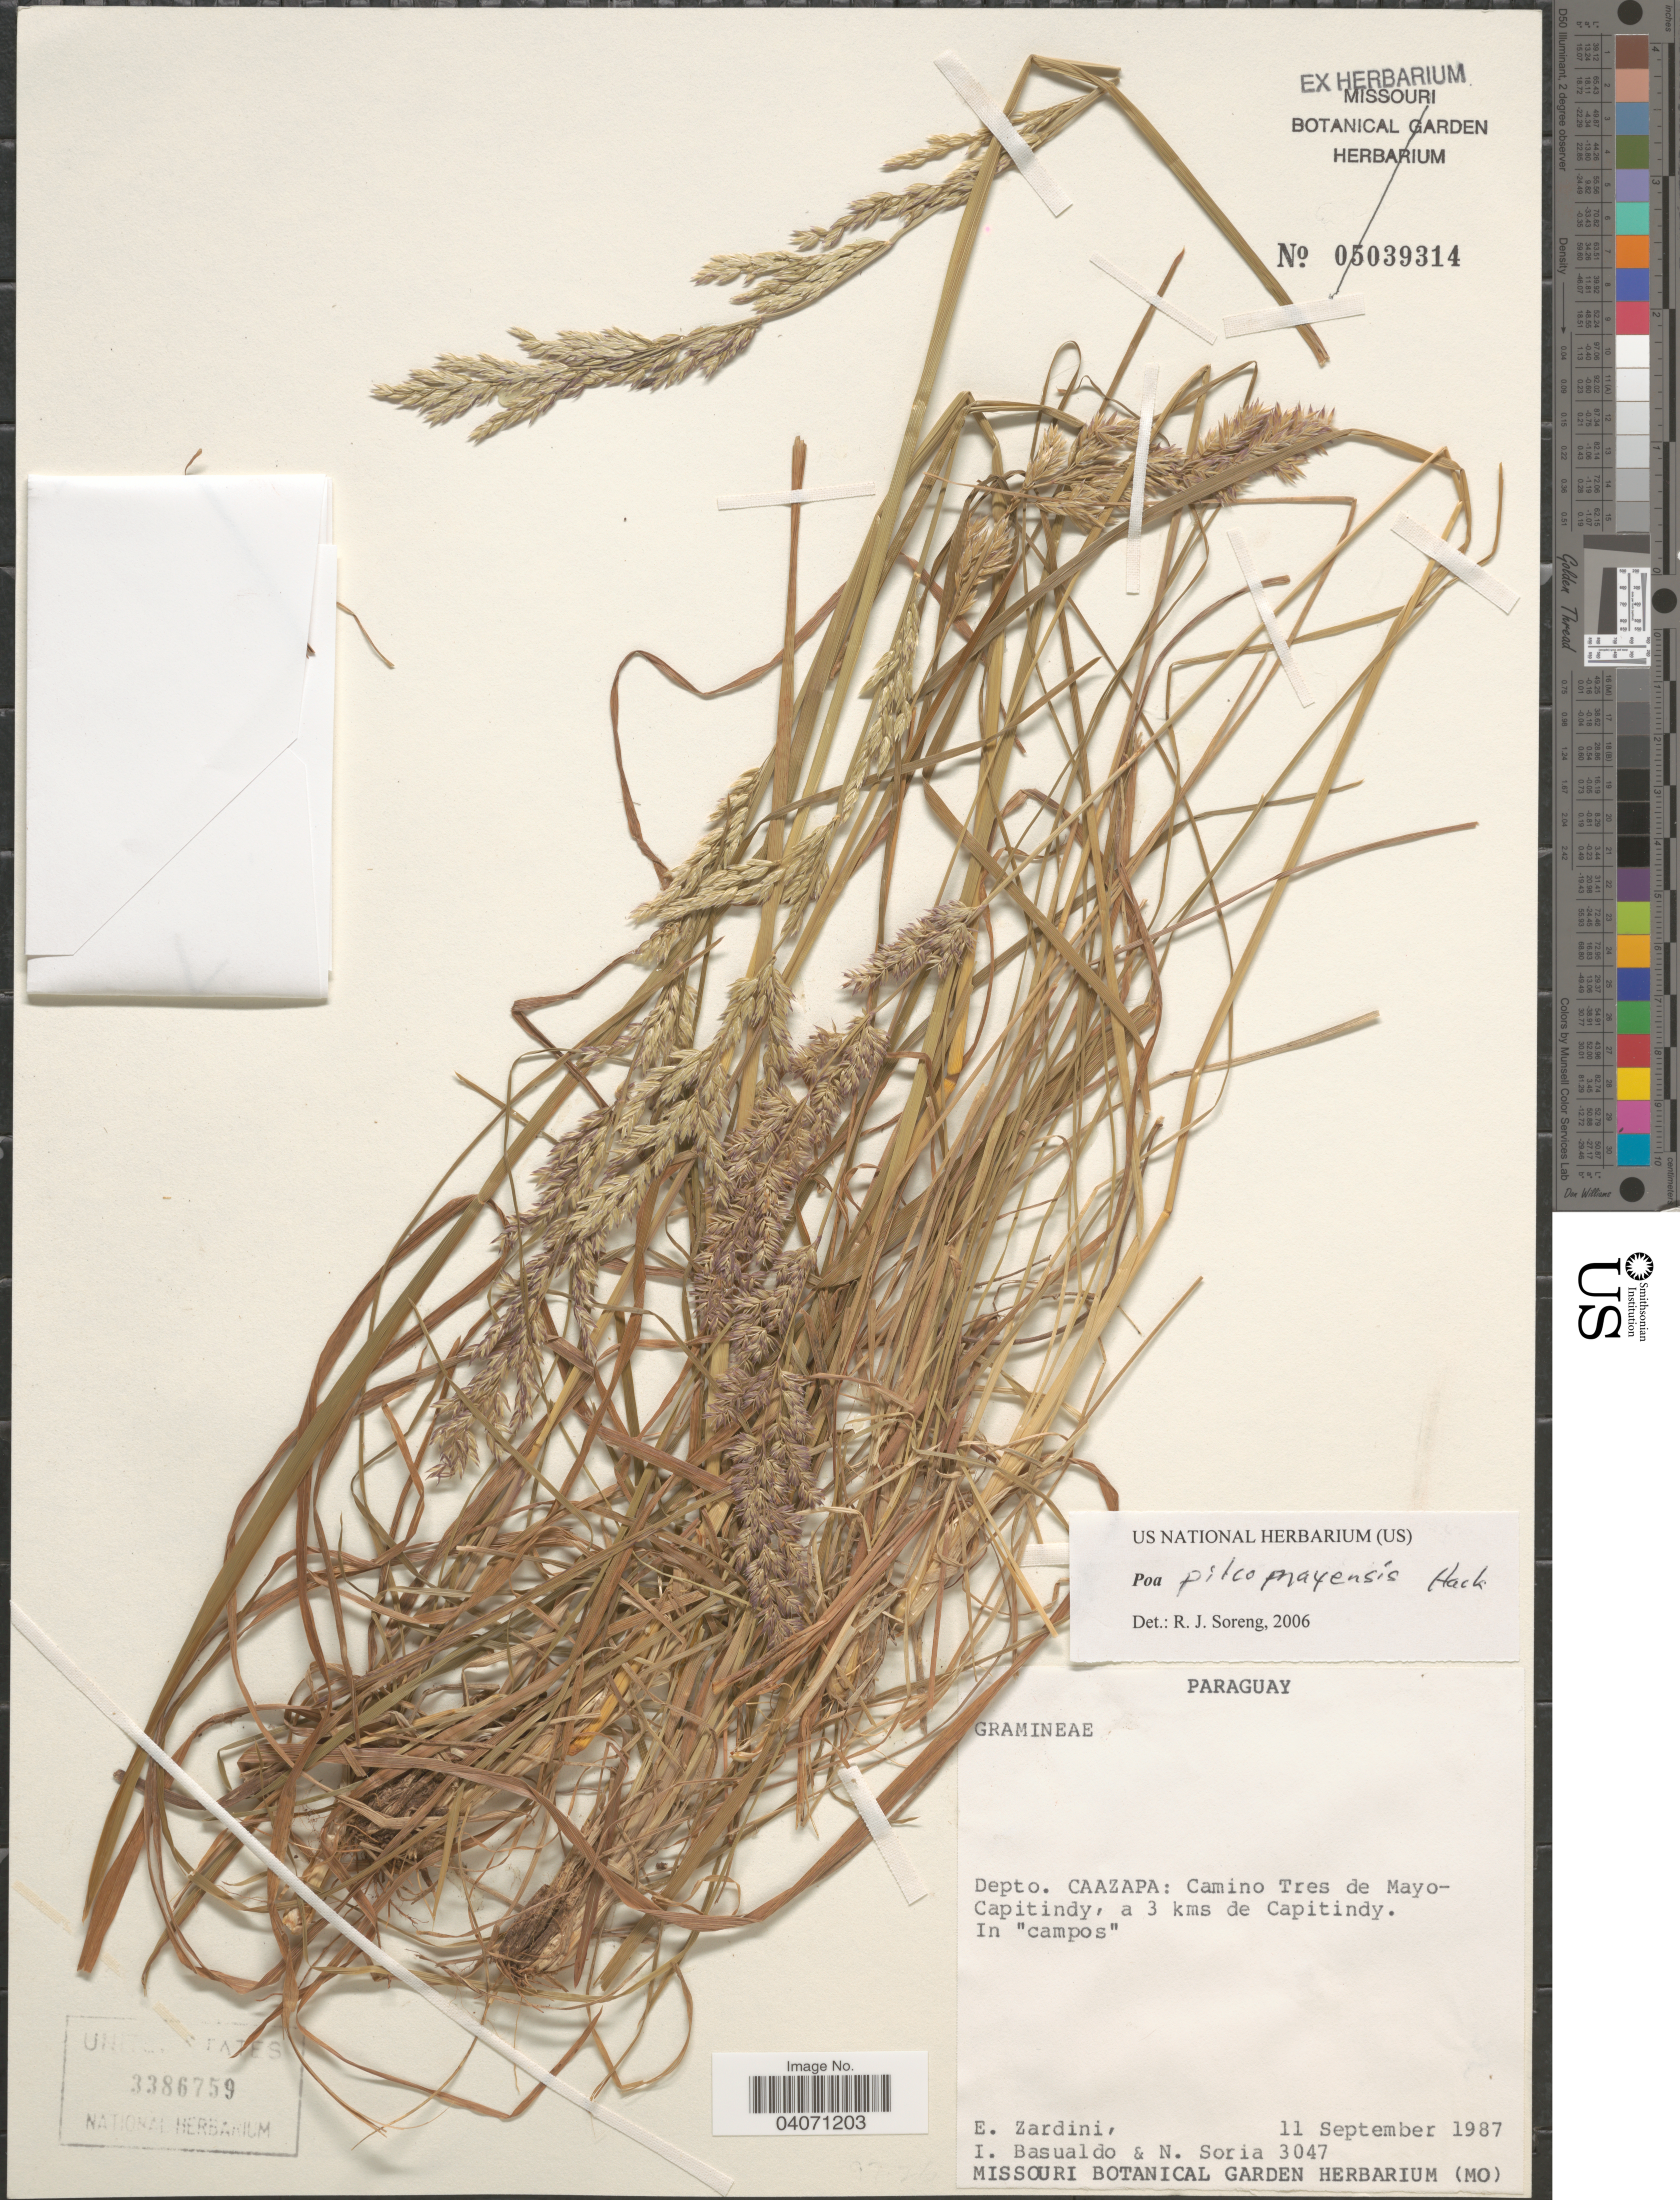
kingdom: Plantae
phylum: Tracheophyta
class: Liliopsida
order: Poales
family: Poaceae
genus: Poa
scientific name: Poa pilcomayensis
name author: Hack.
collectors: E. Zardini, I. Basualdo & N. Soria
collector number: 3047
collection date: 1987-09-11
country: Paraguay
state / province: Caazapa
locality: Depto. Caazapa: Camino Tres de Mayo-Capitindy, a 3 kms de Capitindy. In "campos".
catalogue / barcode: US 3386759